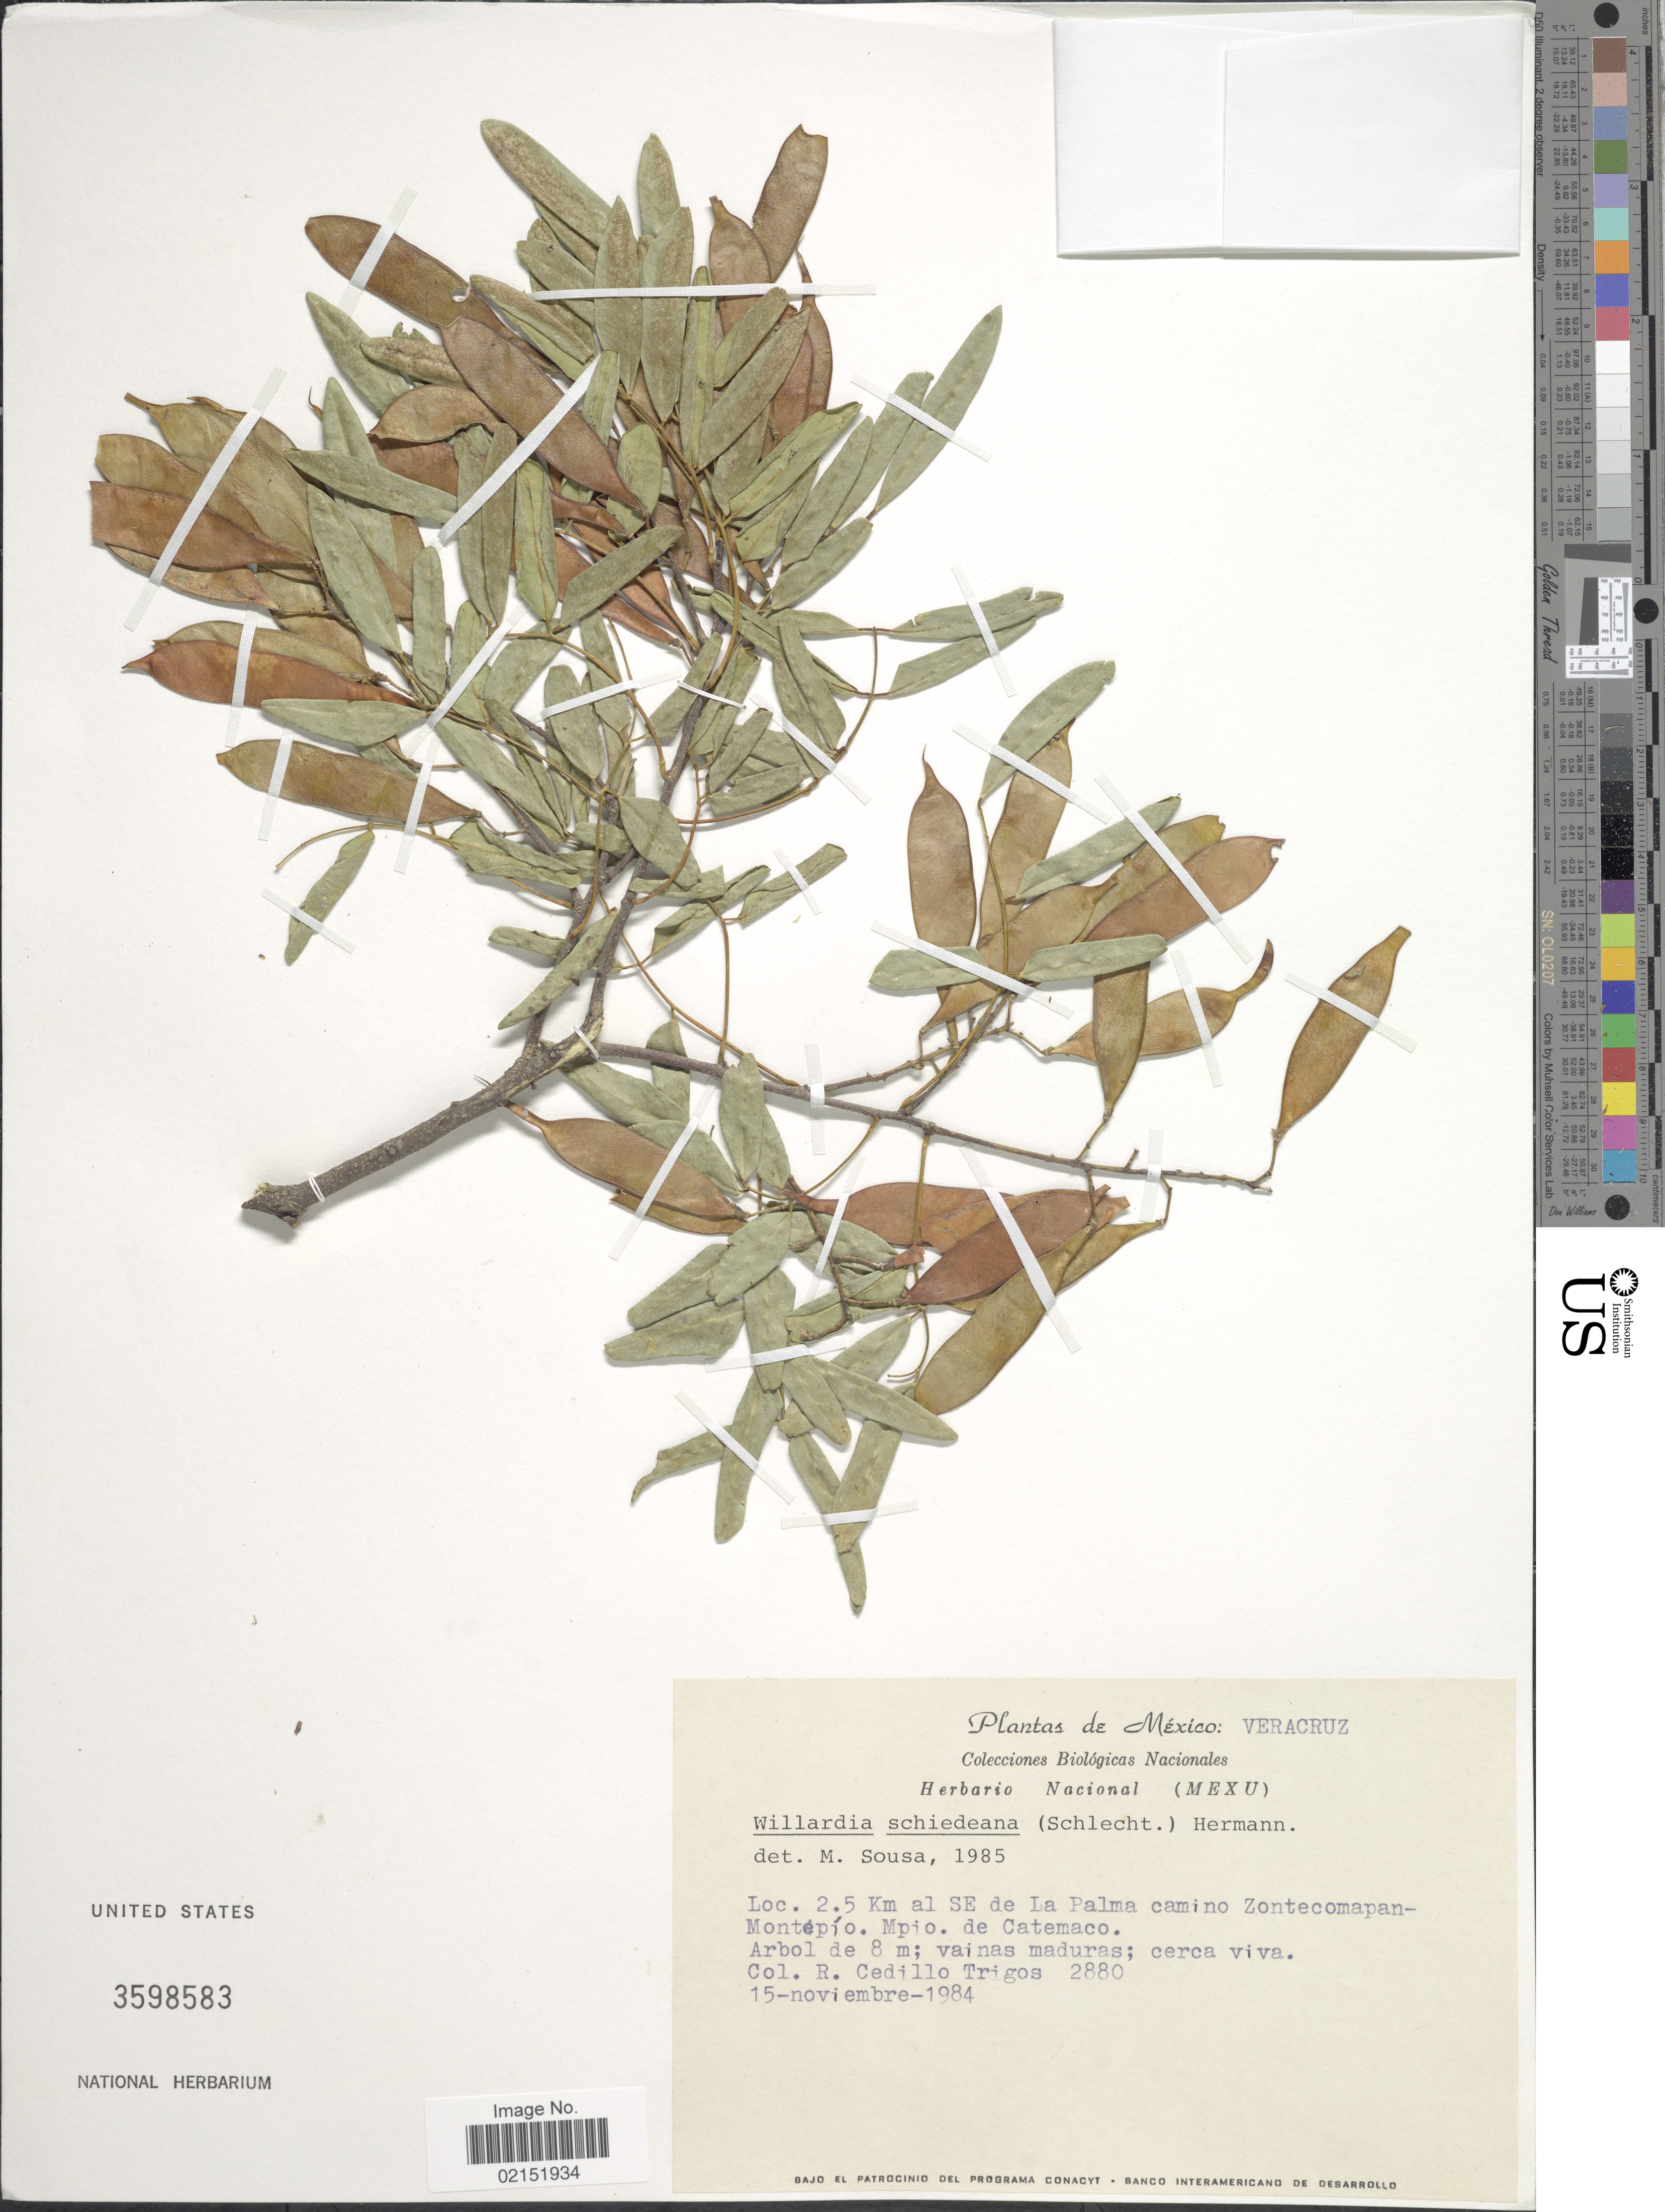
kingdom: Plantae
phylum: Tracheophyta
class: Magnoliopsida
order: Fabales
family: Fabaceae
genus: Lonchocarpus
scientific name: Lonchocarpus schiedeanus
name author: (Schltdl.) Harms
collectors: R. Trigos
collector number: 2880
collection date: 1984-11-15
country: Mexico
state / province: Veracruz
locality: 2.5 Km al SE de La Palma camino Zontecomapan-Montepio, Mpio. de Catemaco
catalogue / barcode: US 3598583